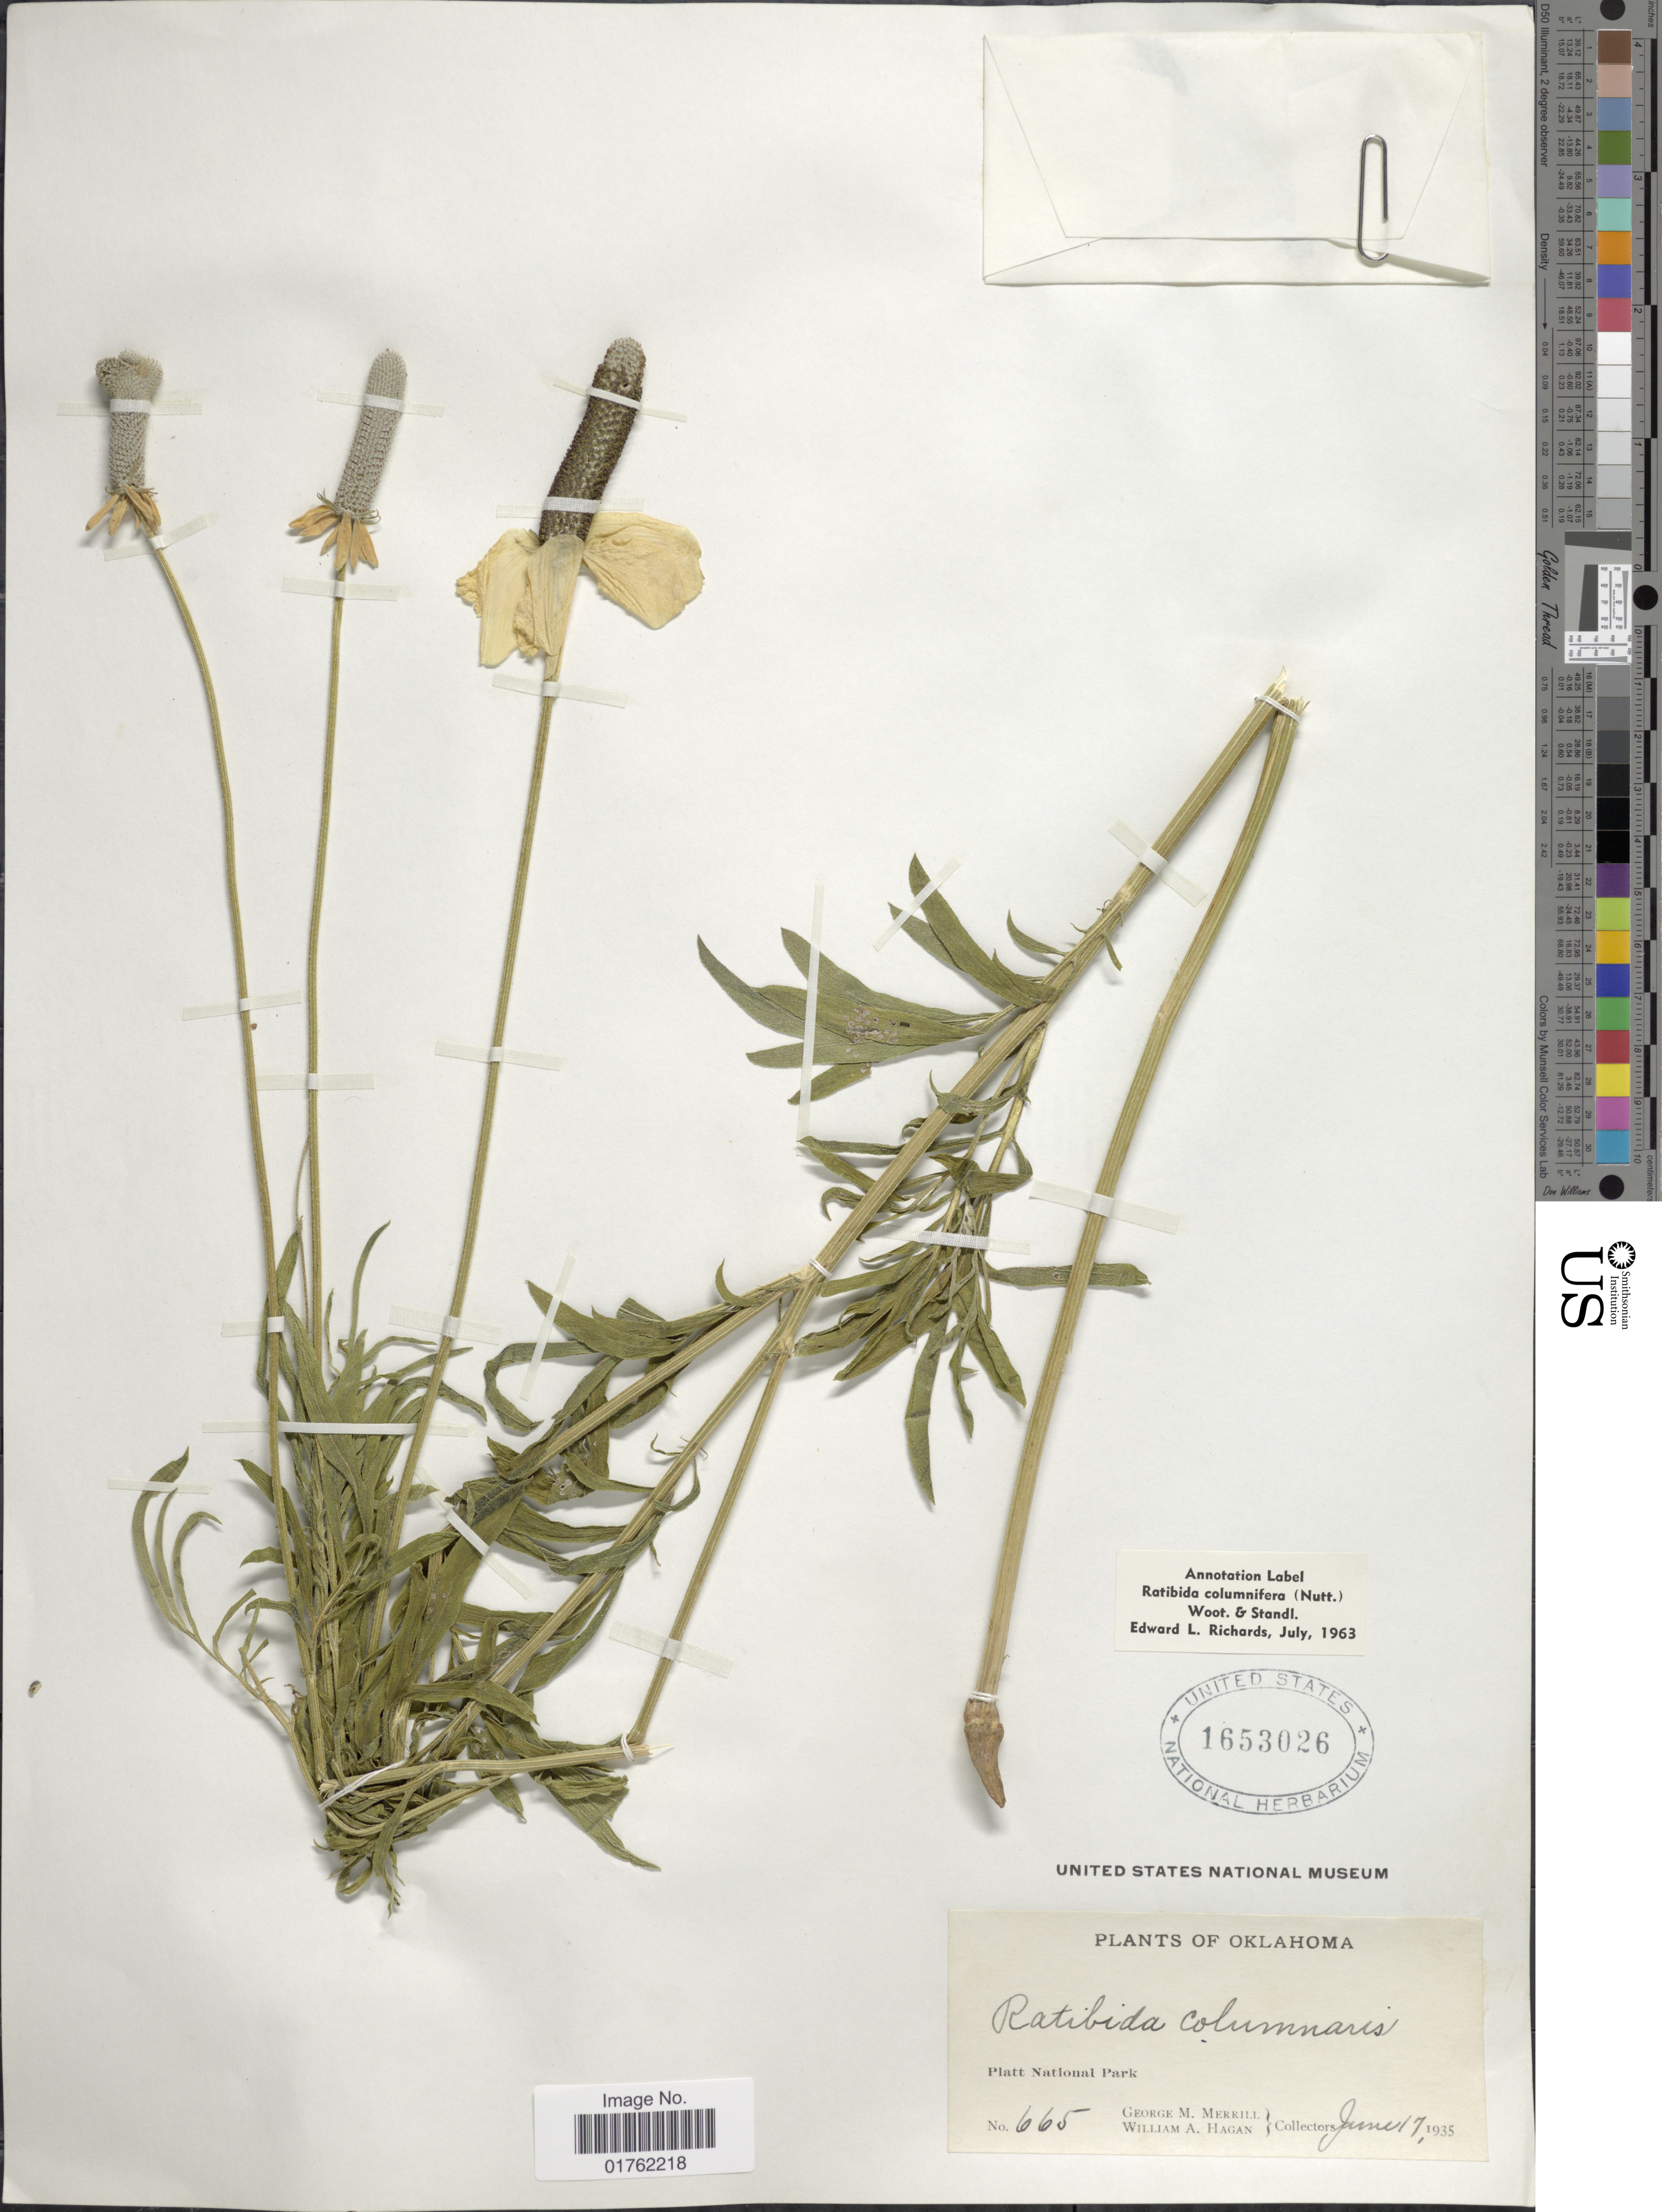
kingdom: Plantae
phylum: Tracheophyta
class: Magnoliopsida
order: Asterales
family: Asteraceae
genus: Ratibida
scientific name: Ratibida columnaris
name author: (Pursh) D. Don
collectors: G. M. Merrill & W. Hagan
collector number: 665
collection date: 1935-06-17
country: United States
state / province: Oklahoma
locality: Platt National Park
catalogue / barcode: US 1653026